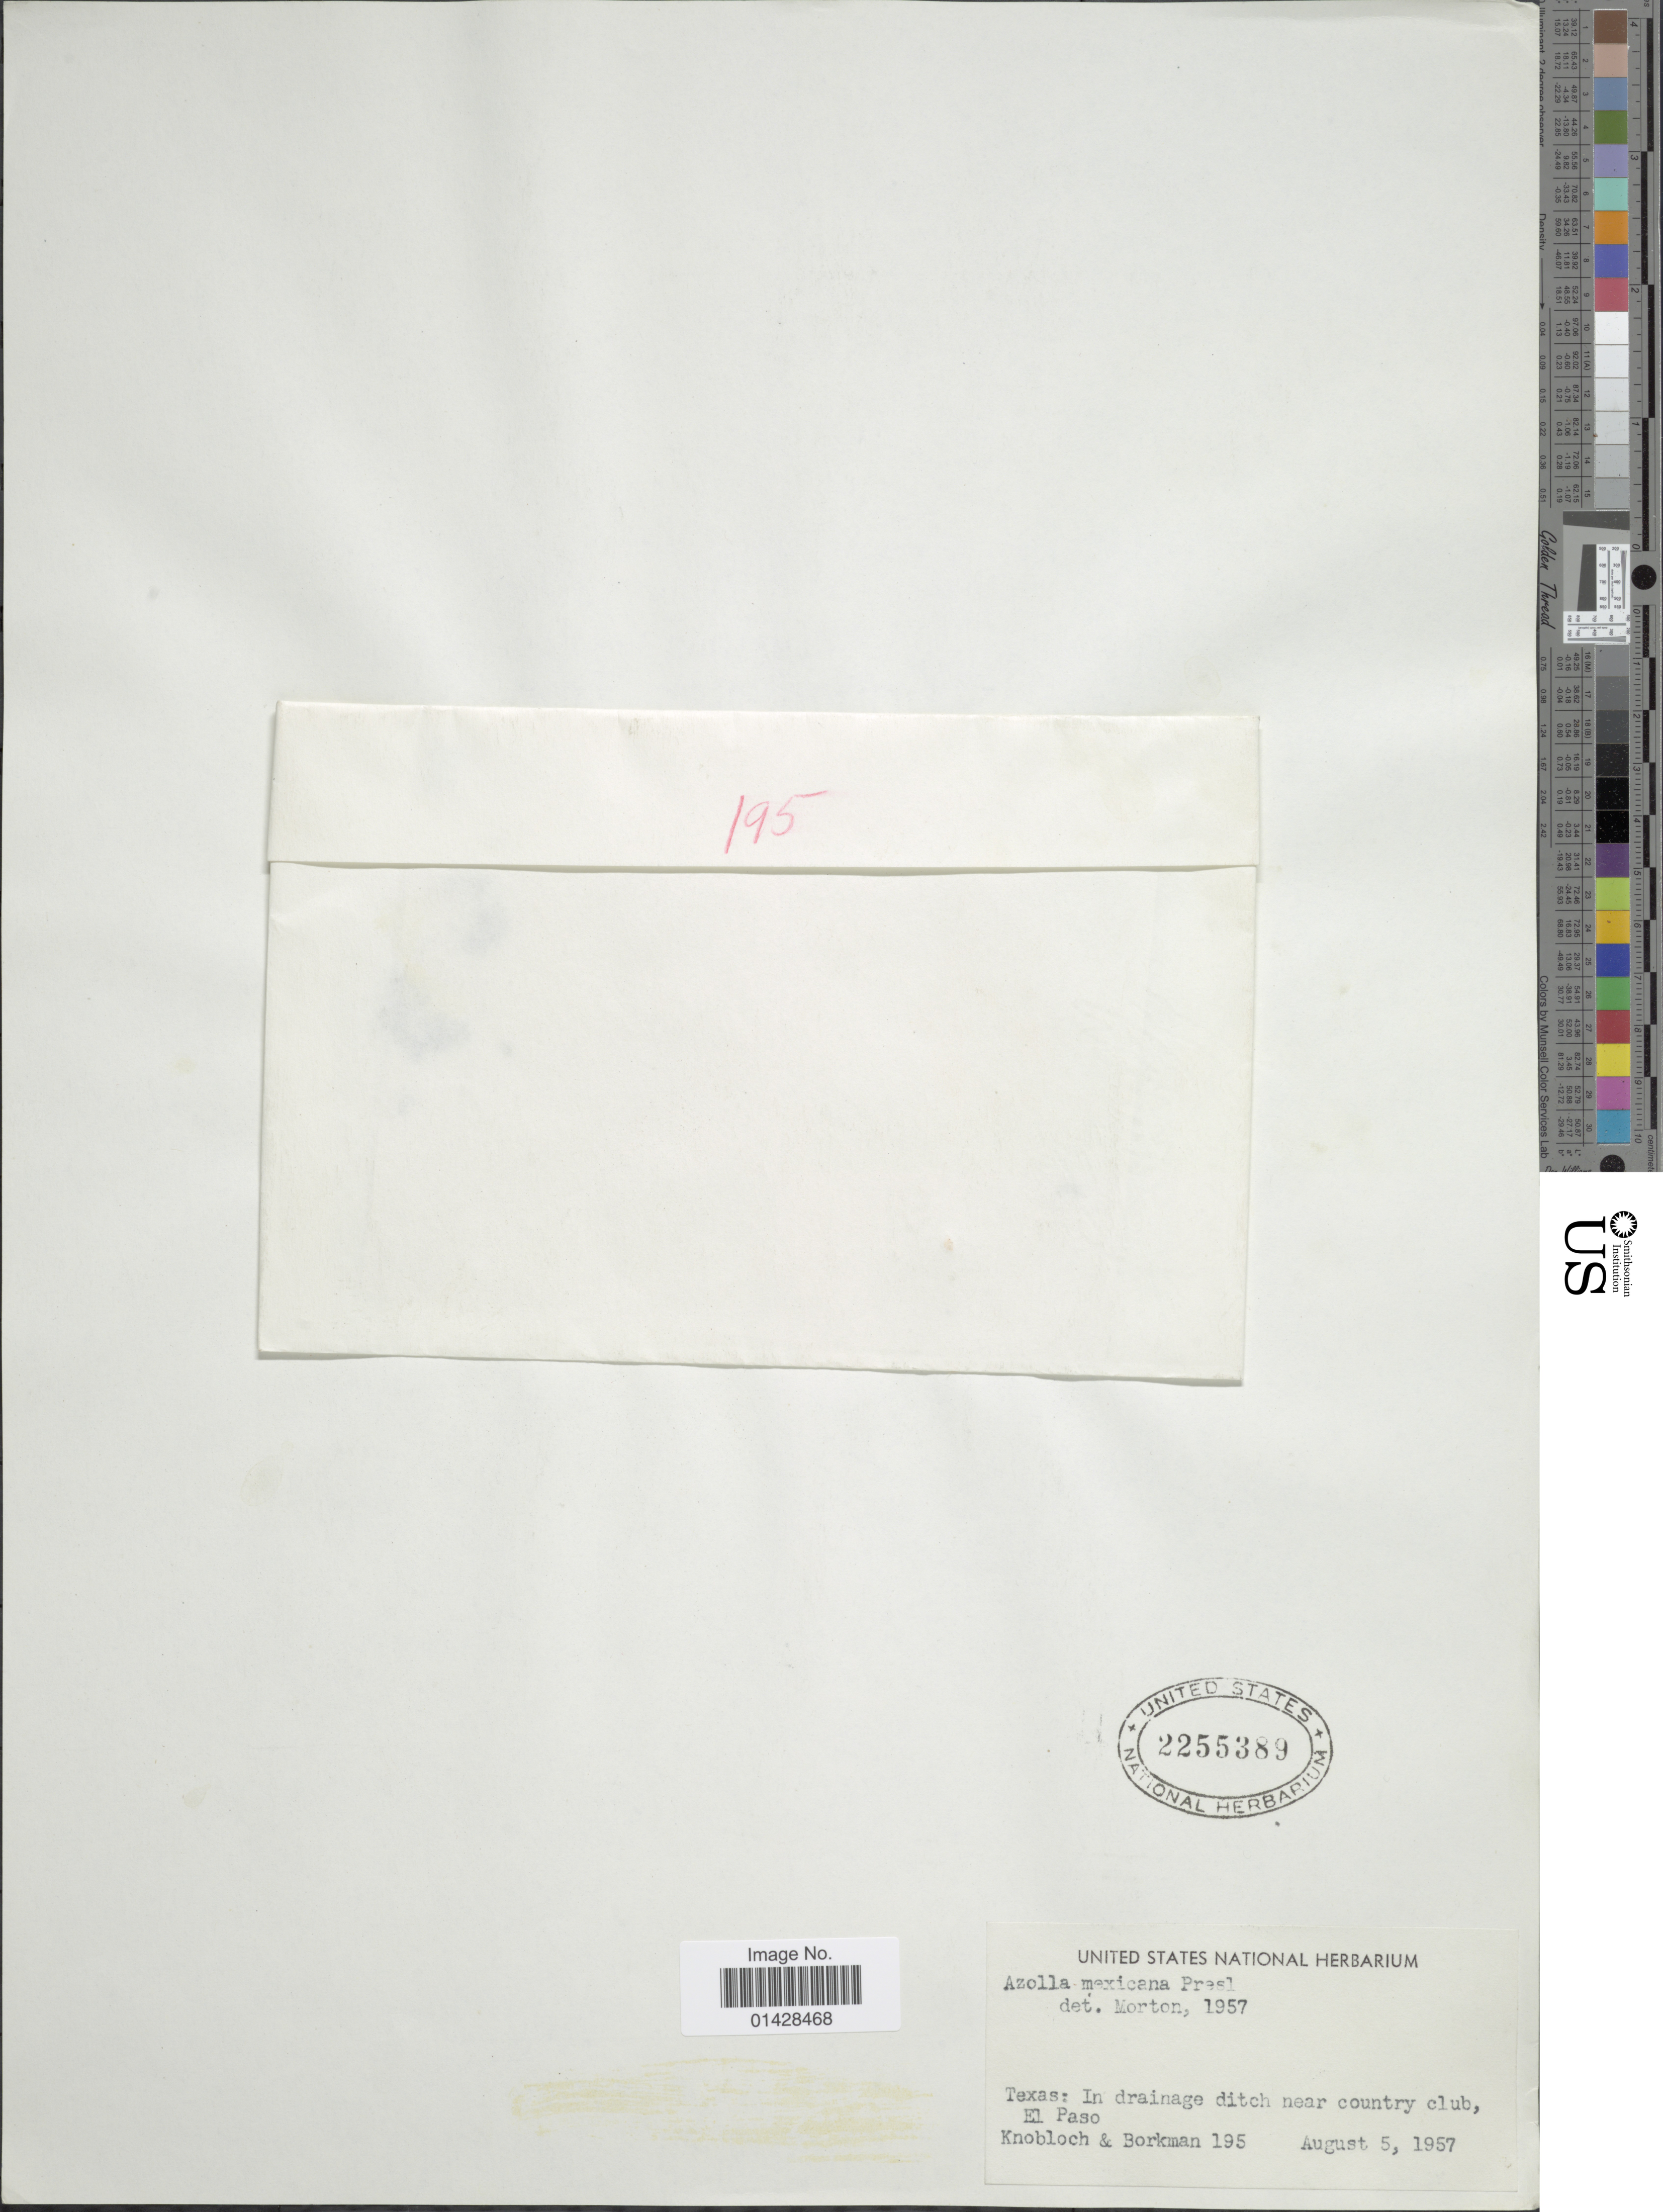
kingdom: Plantae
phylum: Tracheophyta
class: Polypodiopsida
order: Salviniales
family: Salviniaceae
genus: Azolla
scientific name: Azolla mexicana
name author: C. Presl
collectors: I. W. Knobloch & Borkman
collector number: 195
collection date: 1957-08-05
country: United States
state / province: Texas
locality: In drainage ditch near country club, El Paso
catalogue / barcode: US 2255389